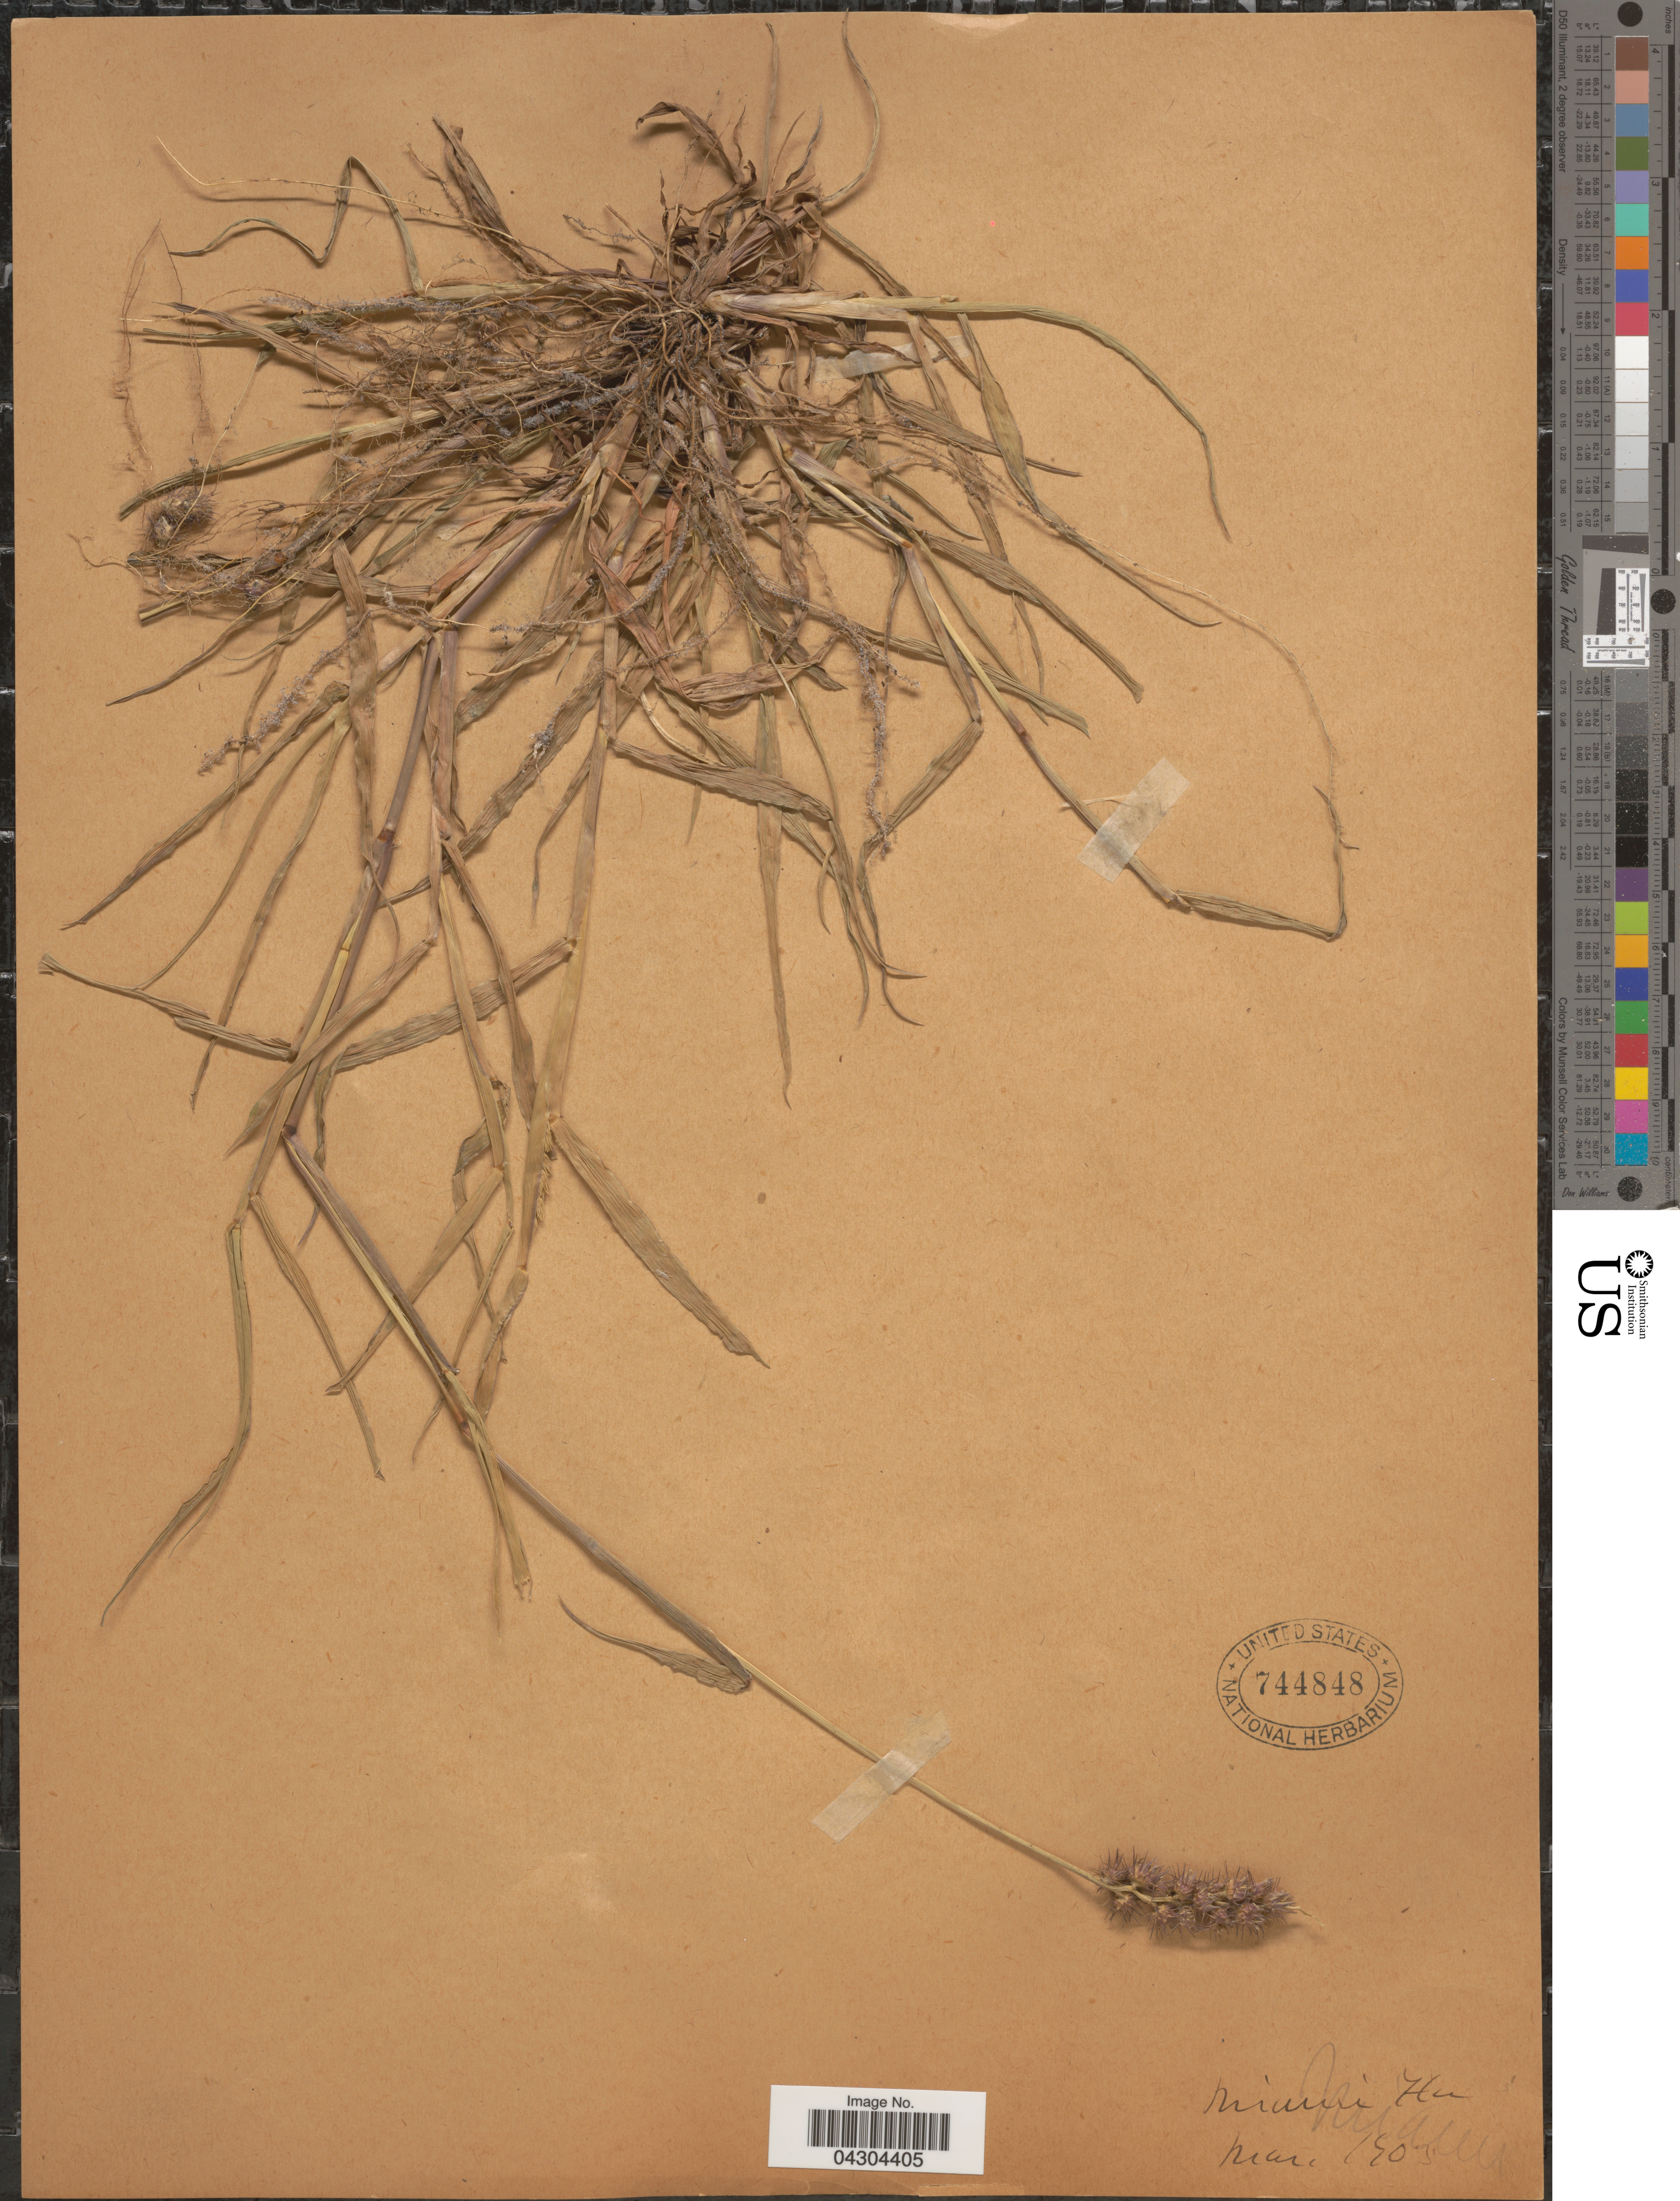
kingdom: Plantae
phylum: Tracheophyta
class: Liliopsida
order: Poales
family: Poaceae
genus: Cenchrus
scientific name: Cenchrus echinatus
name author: L.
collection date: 1903-03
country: United States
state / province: Florida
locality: Miami.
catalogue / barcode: US 744848